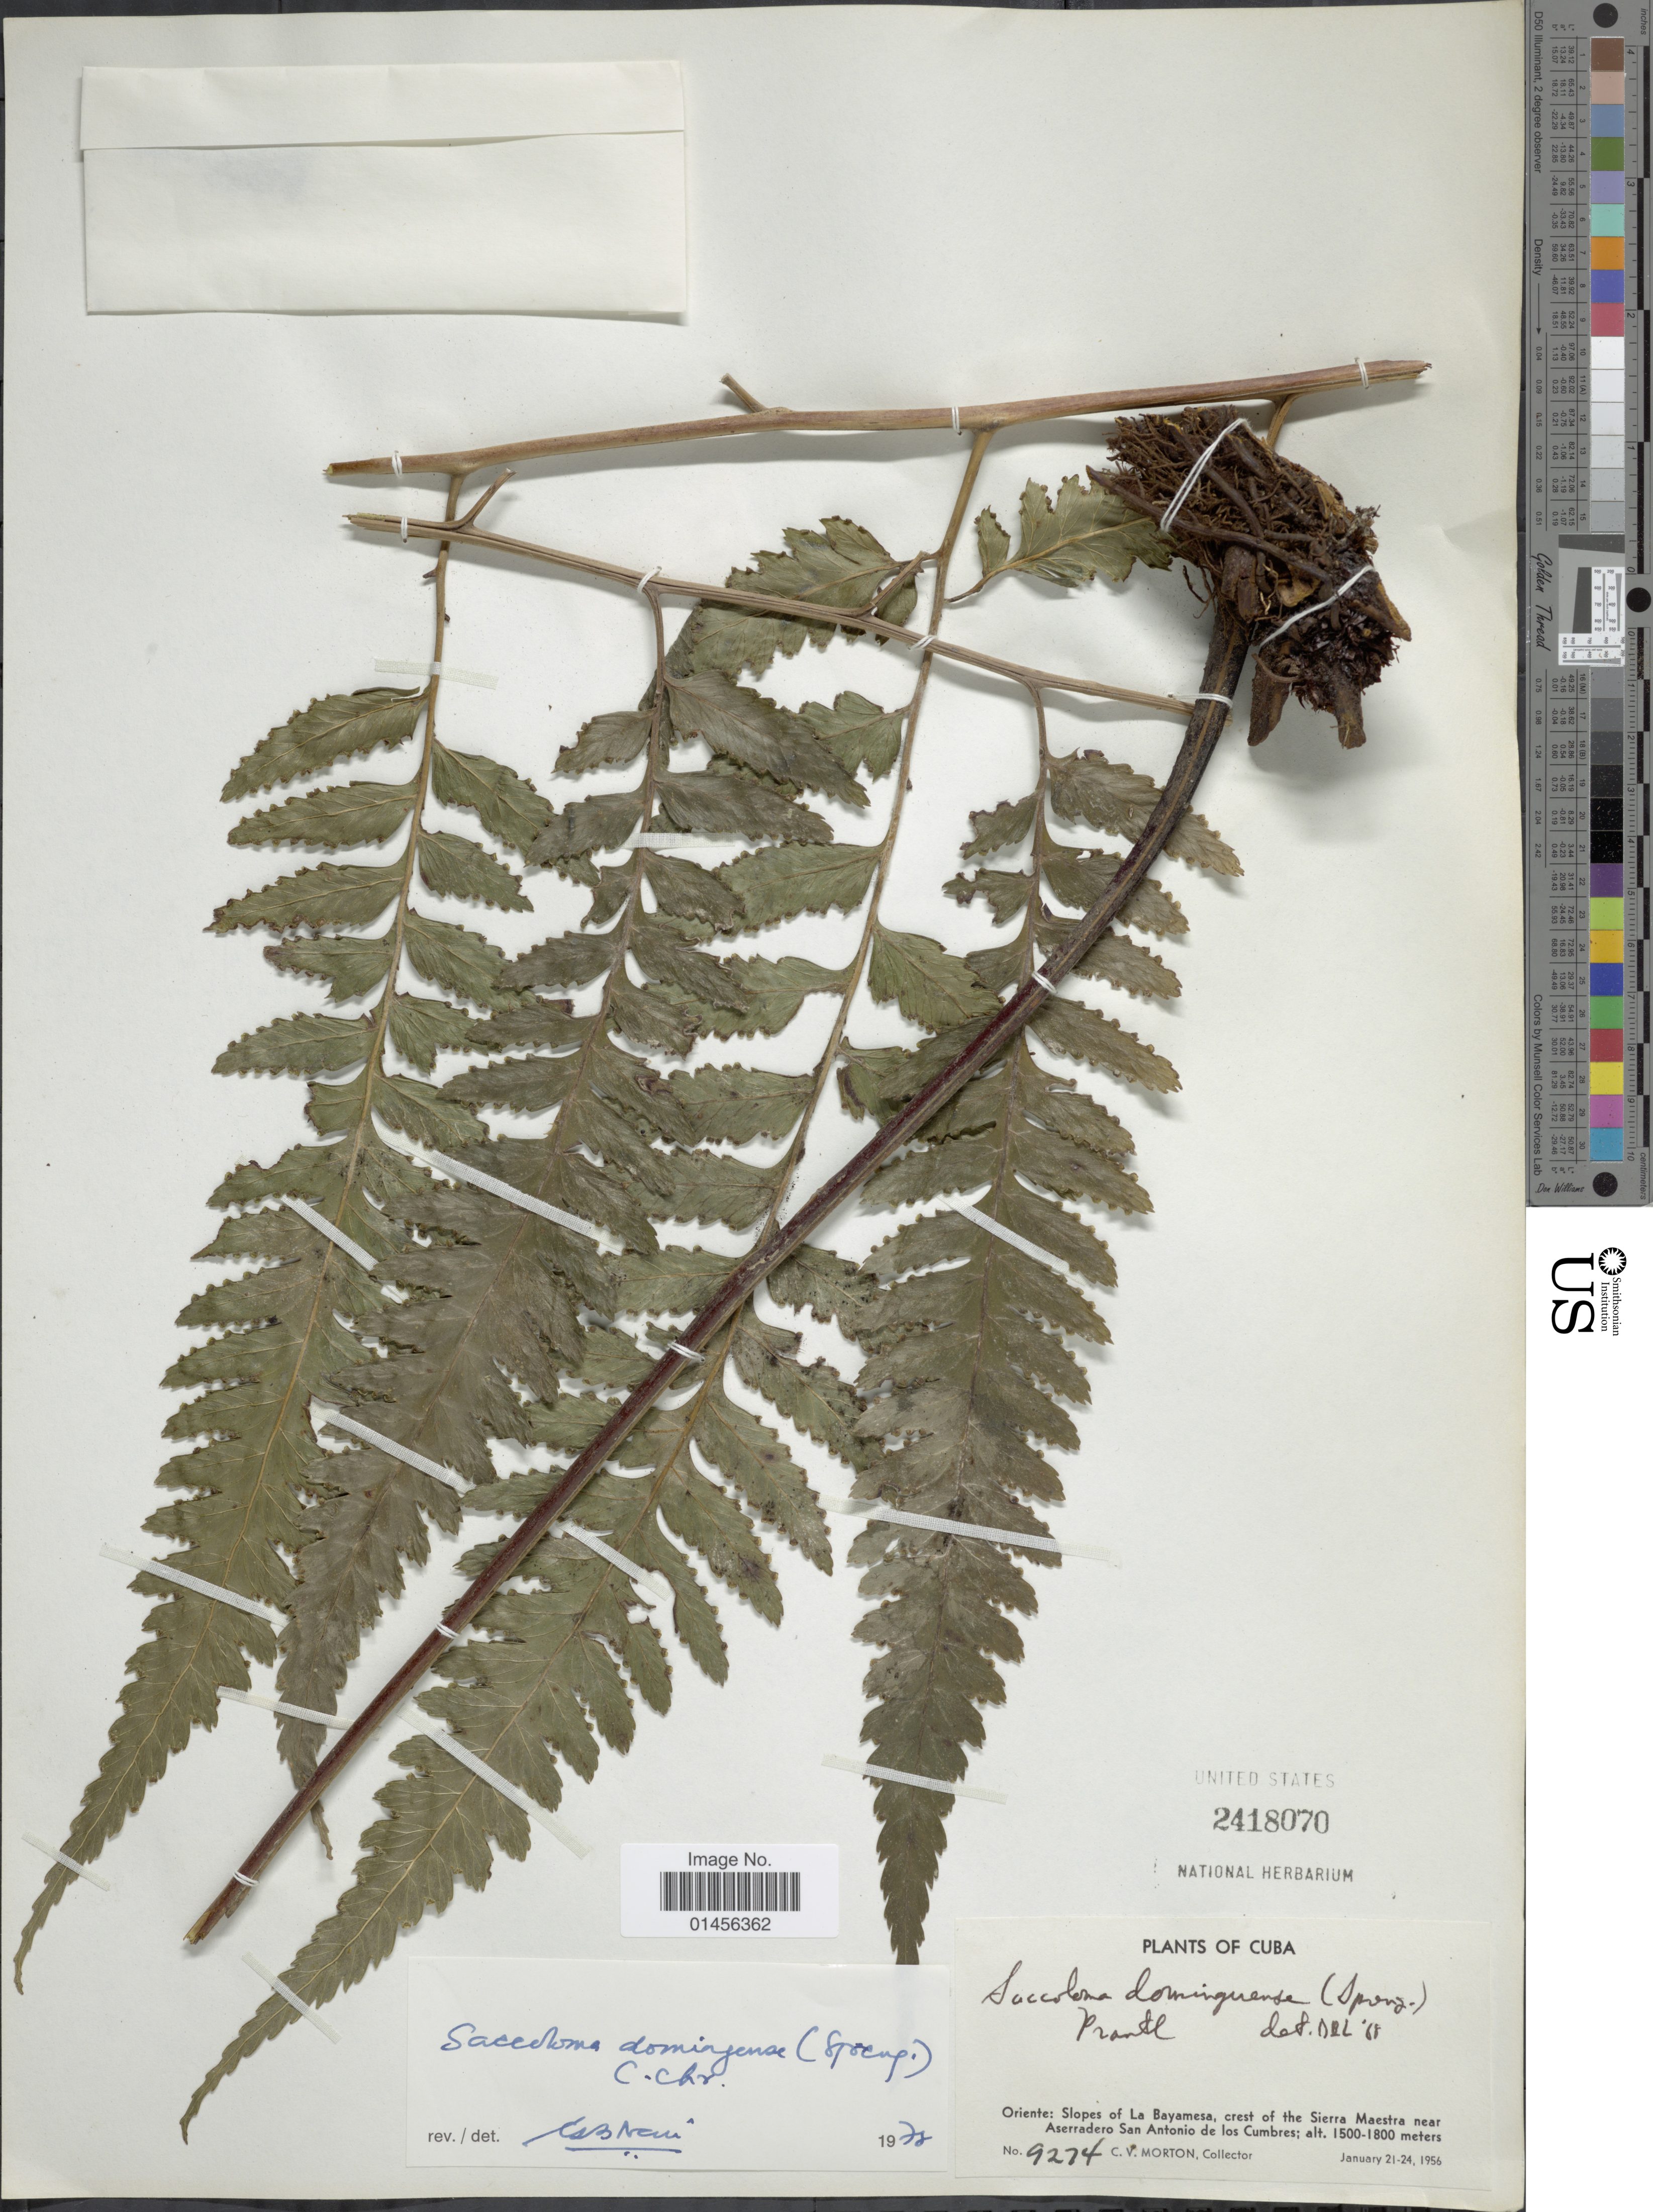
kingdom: Plantae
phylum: Tracheophyta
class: Polypodiopsida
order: Polypodiales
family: Saccolomataceae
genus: Saccoloma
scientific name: Saccoloma domingense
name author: (Spreng.) C. Chr.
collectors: C. V. Morton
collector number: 9274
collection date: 1956-01-21/1956-01-24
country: Cuba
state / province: Oriente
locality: Slopes of la Bayamesa, crst of the Sierra Maestra near Aserradero San Antonio de los Cumbres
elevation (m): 1500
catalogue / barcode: US 2418070